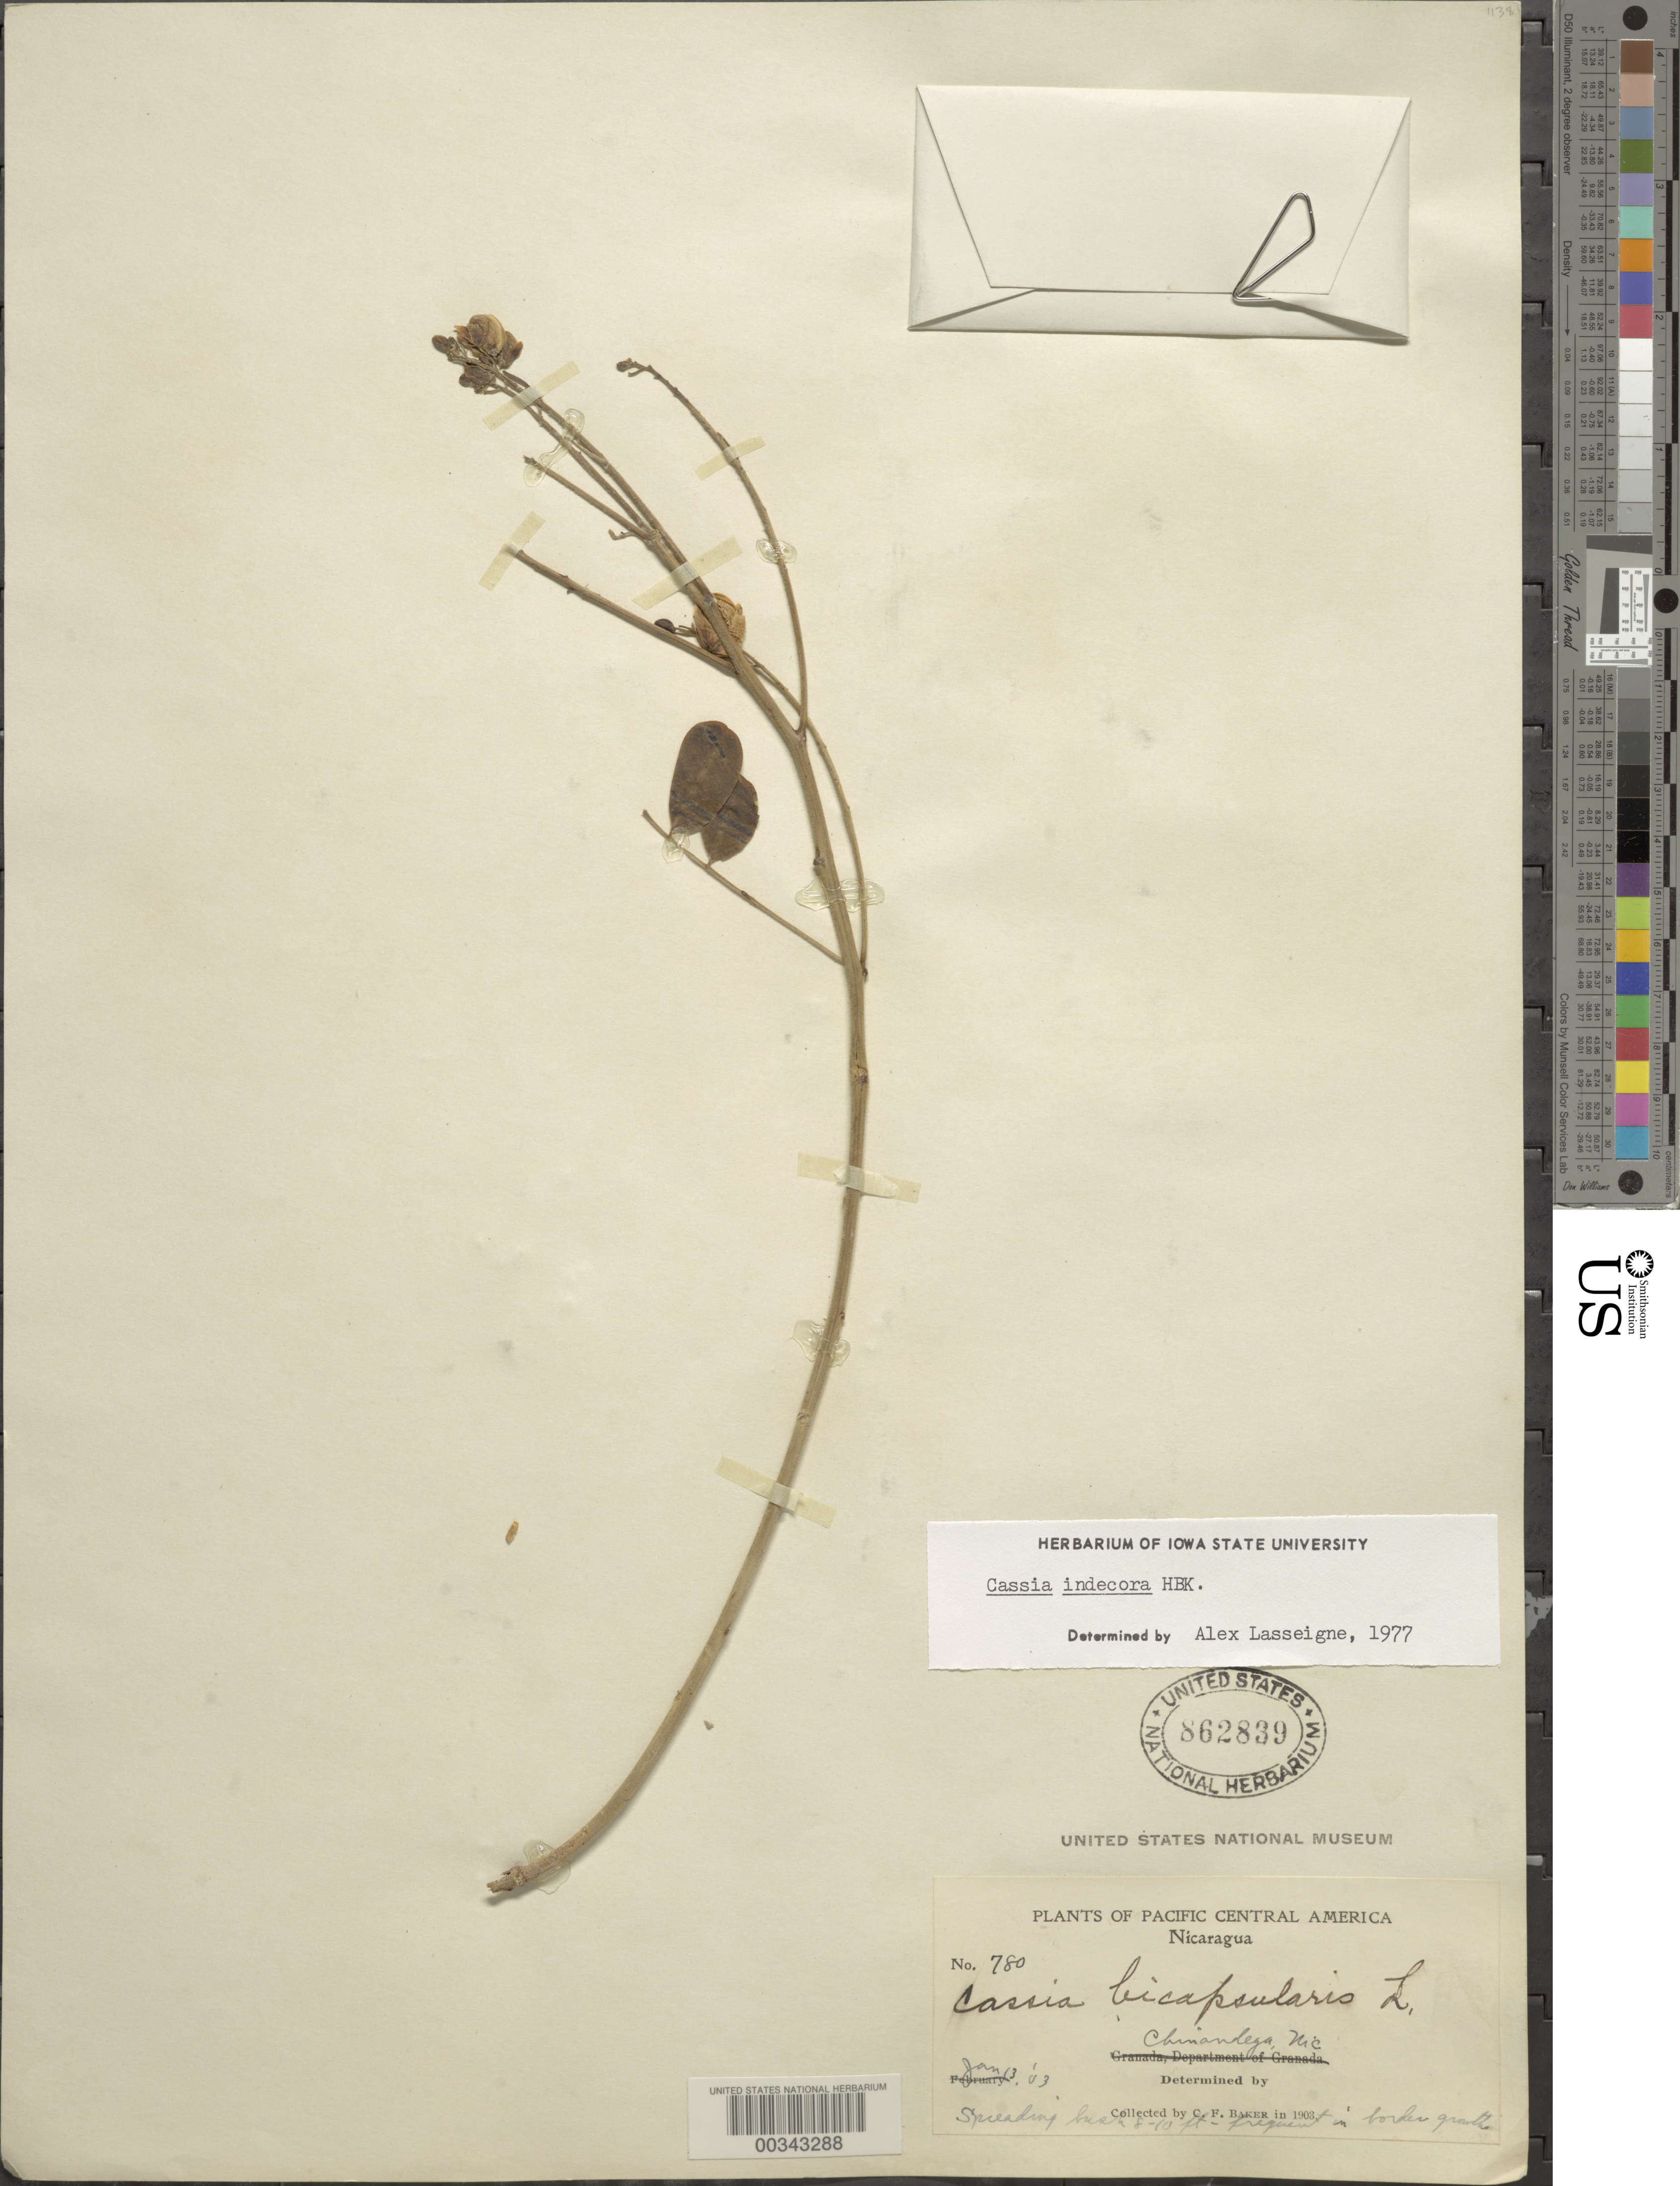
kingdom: Plantae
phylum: Tracheophyta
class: Magnoliopsida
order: Fabales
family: Fabaceae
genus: Senna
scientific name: Senna pendula var. advena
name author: (Vogel) H.S. Irwin & Barneby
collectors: C. F. Baker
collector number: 780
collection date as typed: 13 Jan 1903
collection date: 1903-01-13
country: Nicaragua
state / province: Chinandega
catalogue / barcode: US 862839